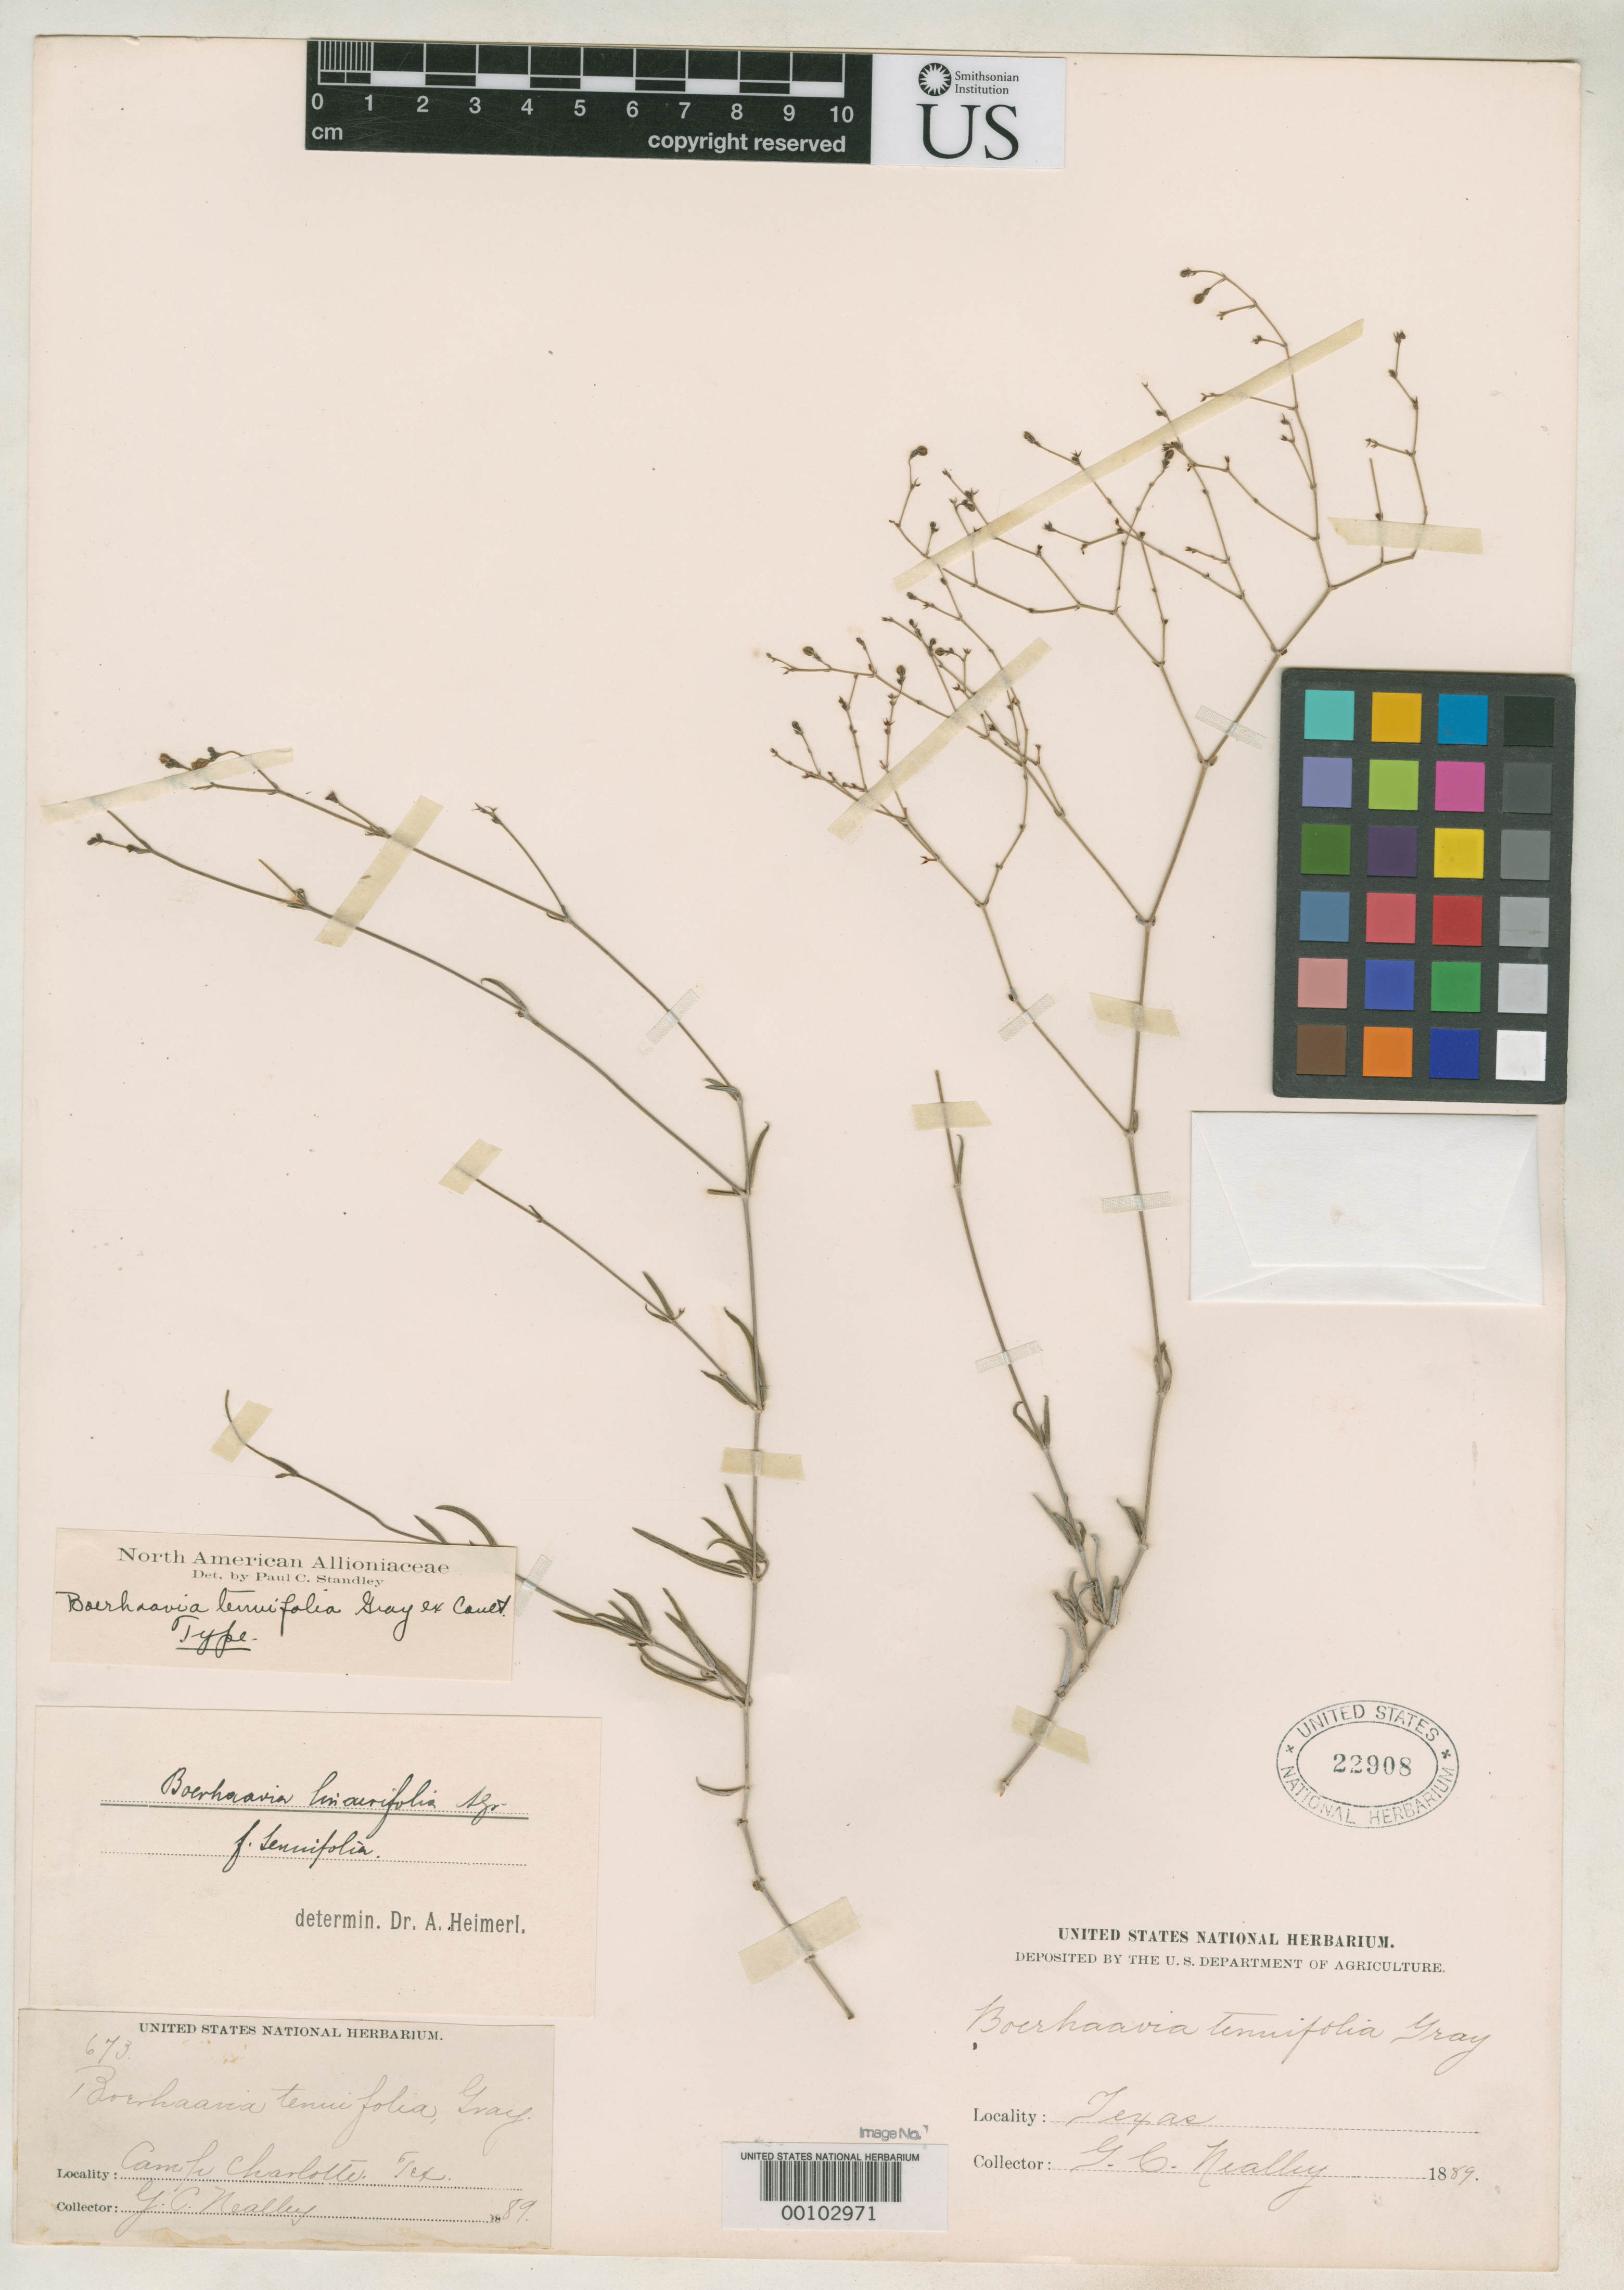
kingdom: Plantae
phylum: Tracheophyta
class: Magnoliopsida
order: Caryophyllales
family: Nyctaginaceae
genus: Boerhavia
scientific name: Boerhavia tenuifolia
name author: A. Gray ex J.M. Coult.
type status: Holotype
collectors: G. C. Nealley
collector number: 673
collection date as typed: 1889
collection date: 1889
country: United States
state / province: Texas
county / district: Irion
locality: Camp Charlotte.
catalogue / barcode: US 22908